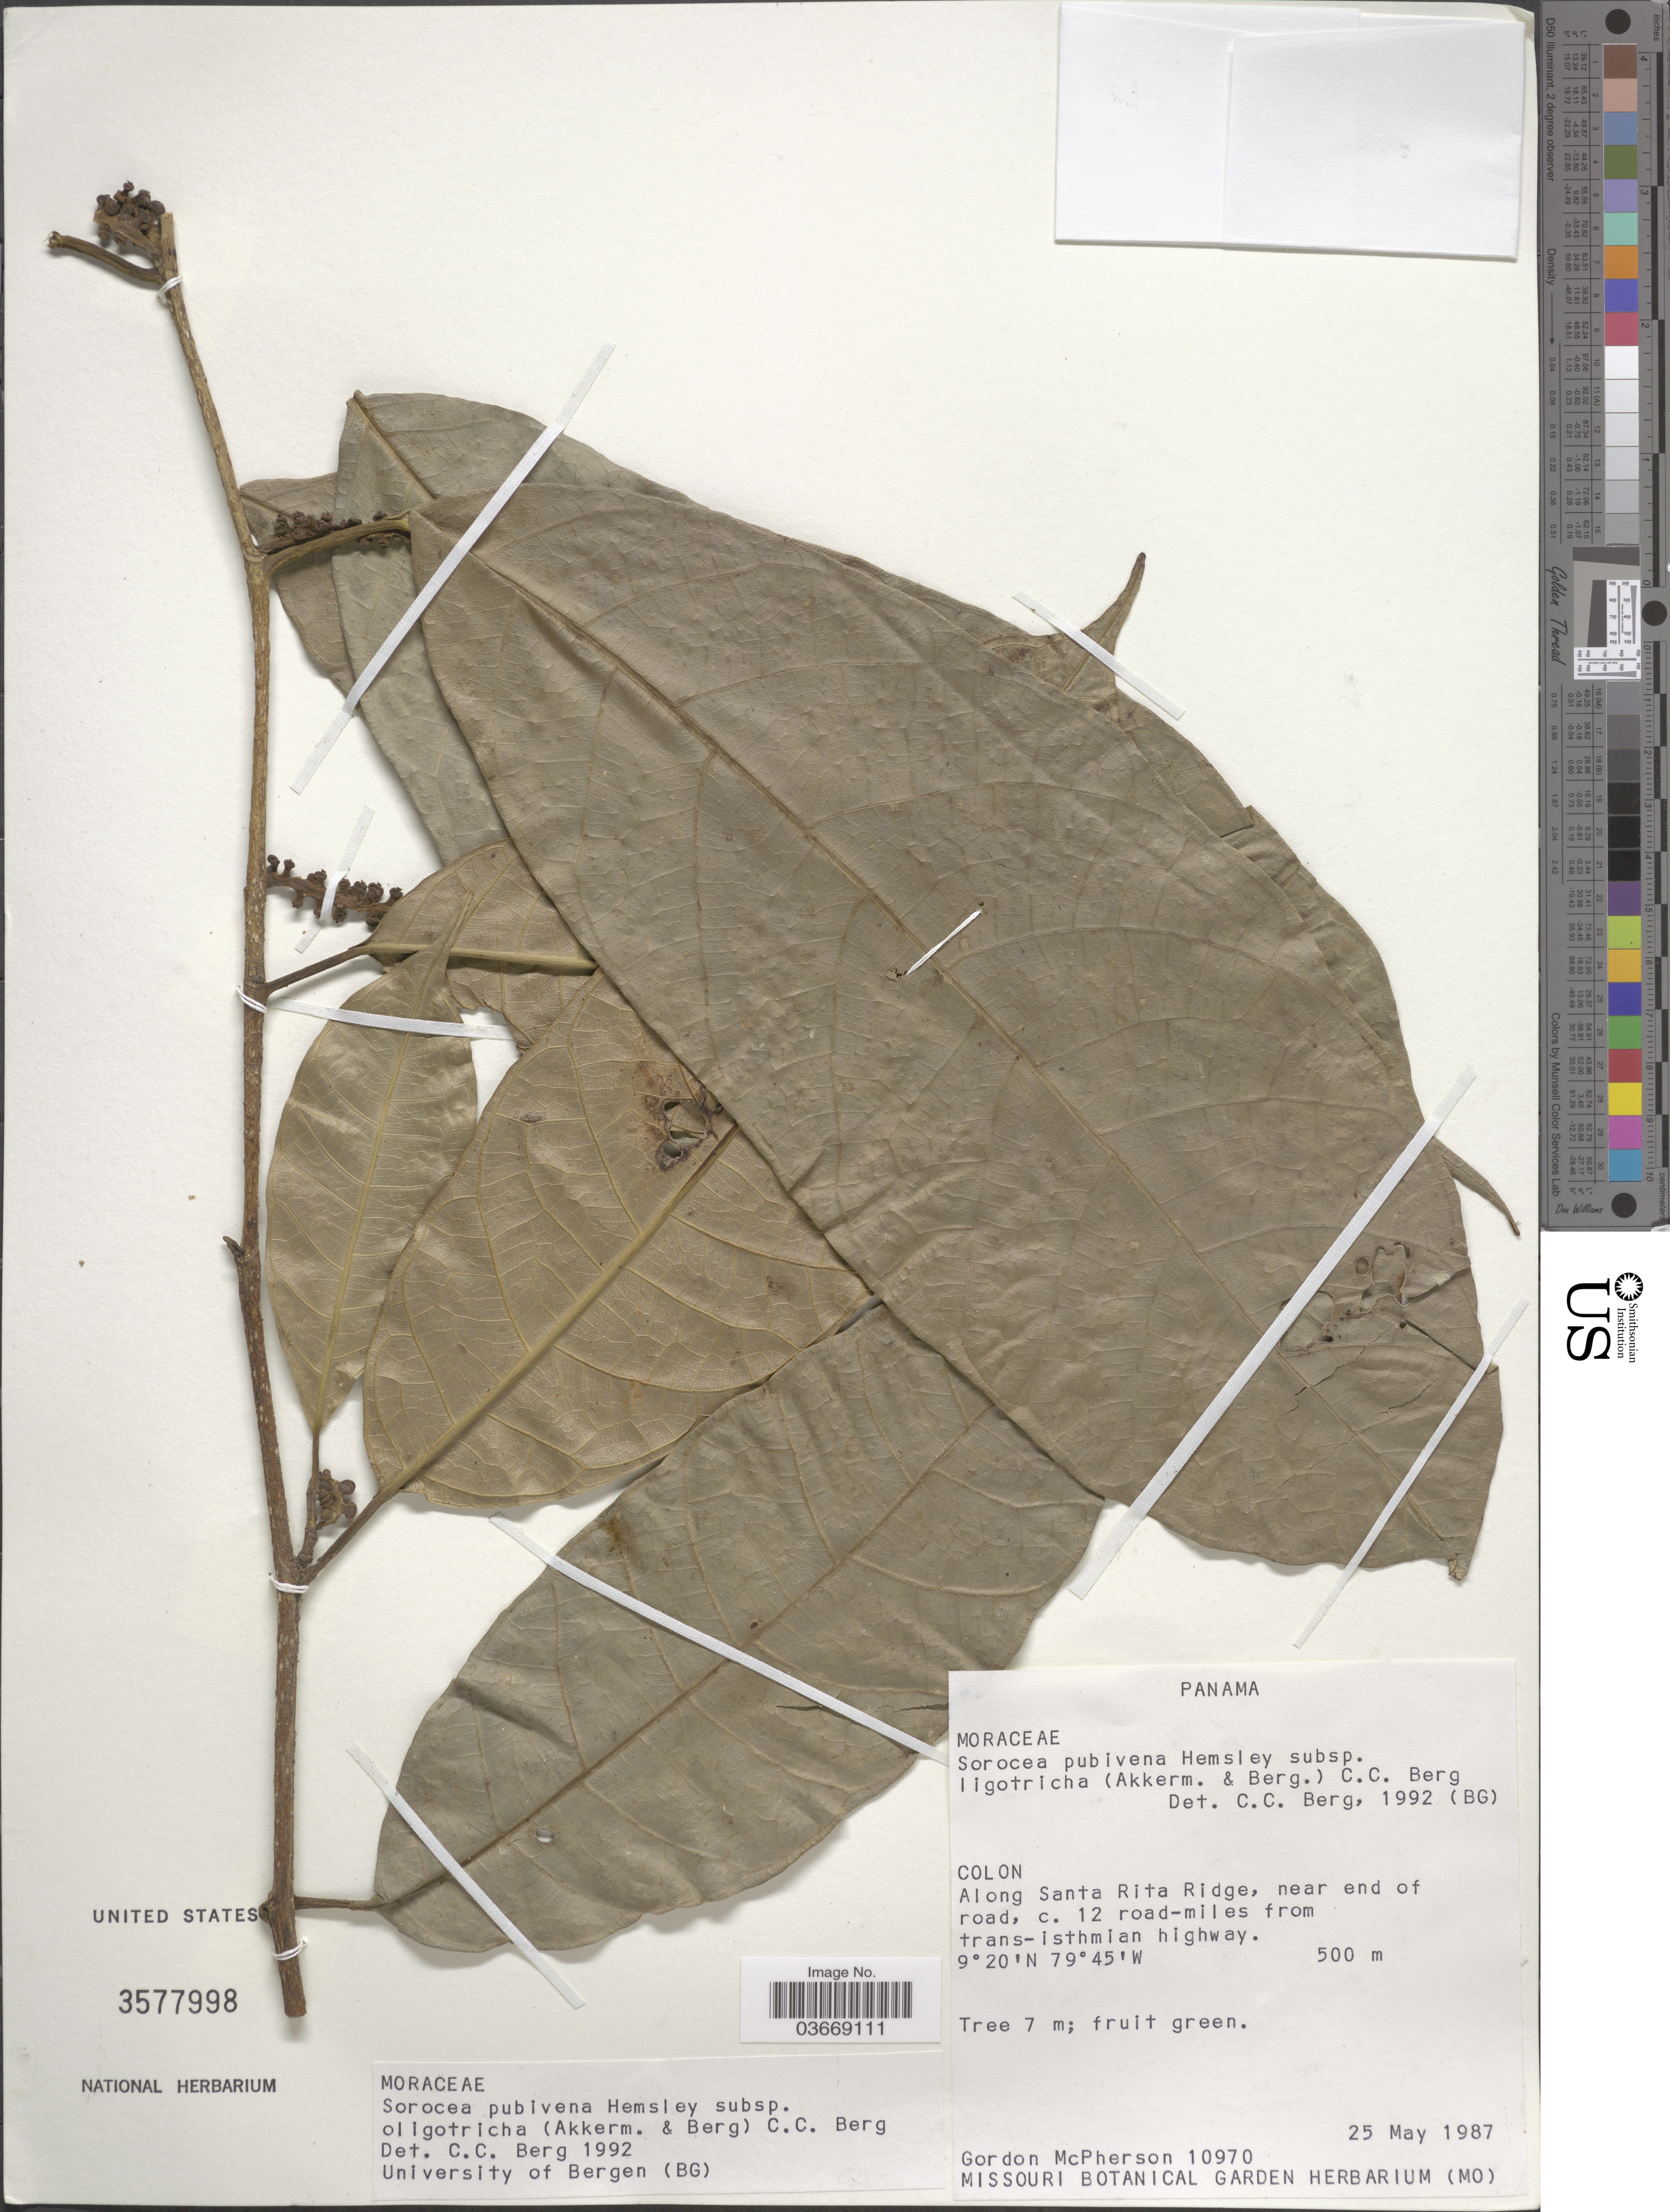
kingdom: Plantae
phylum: Tracheophyta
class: Magnoliopsida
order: Rosales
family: Moraceae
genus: Sorocea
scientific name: Sorocea pubivena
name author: Hemsl.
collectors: G. McPherson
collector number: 10970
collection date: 1987-05-25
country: Panama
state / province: Colón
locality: Along Santa Rita Ridge, near end of road, c. 12 road-miles from trans-isthmian highway.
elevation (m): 500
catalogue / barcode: US 3577998